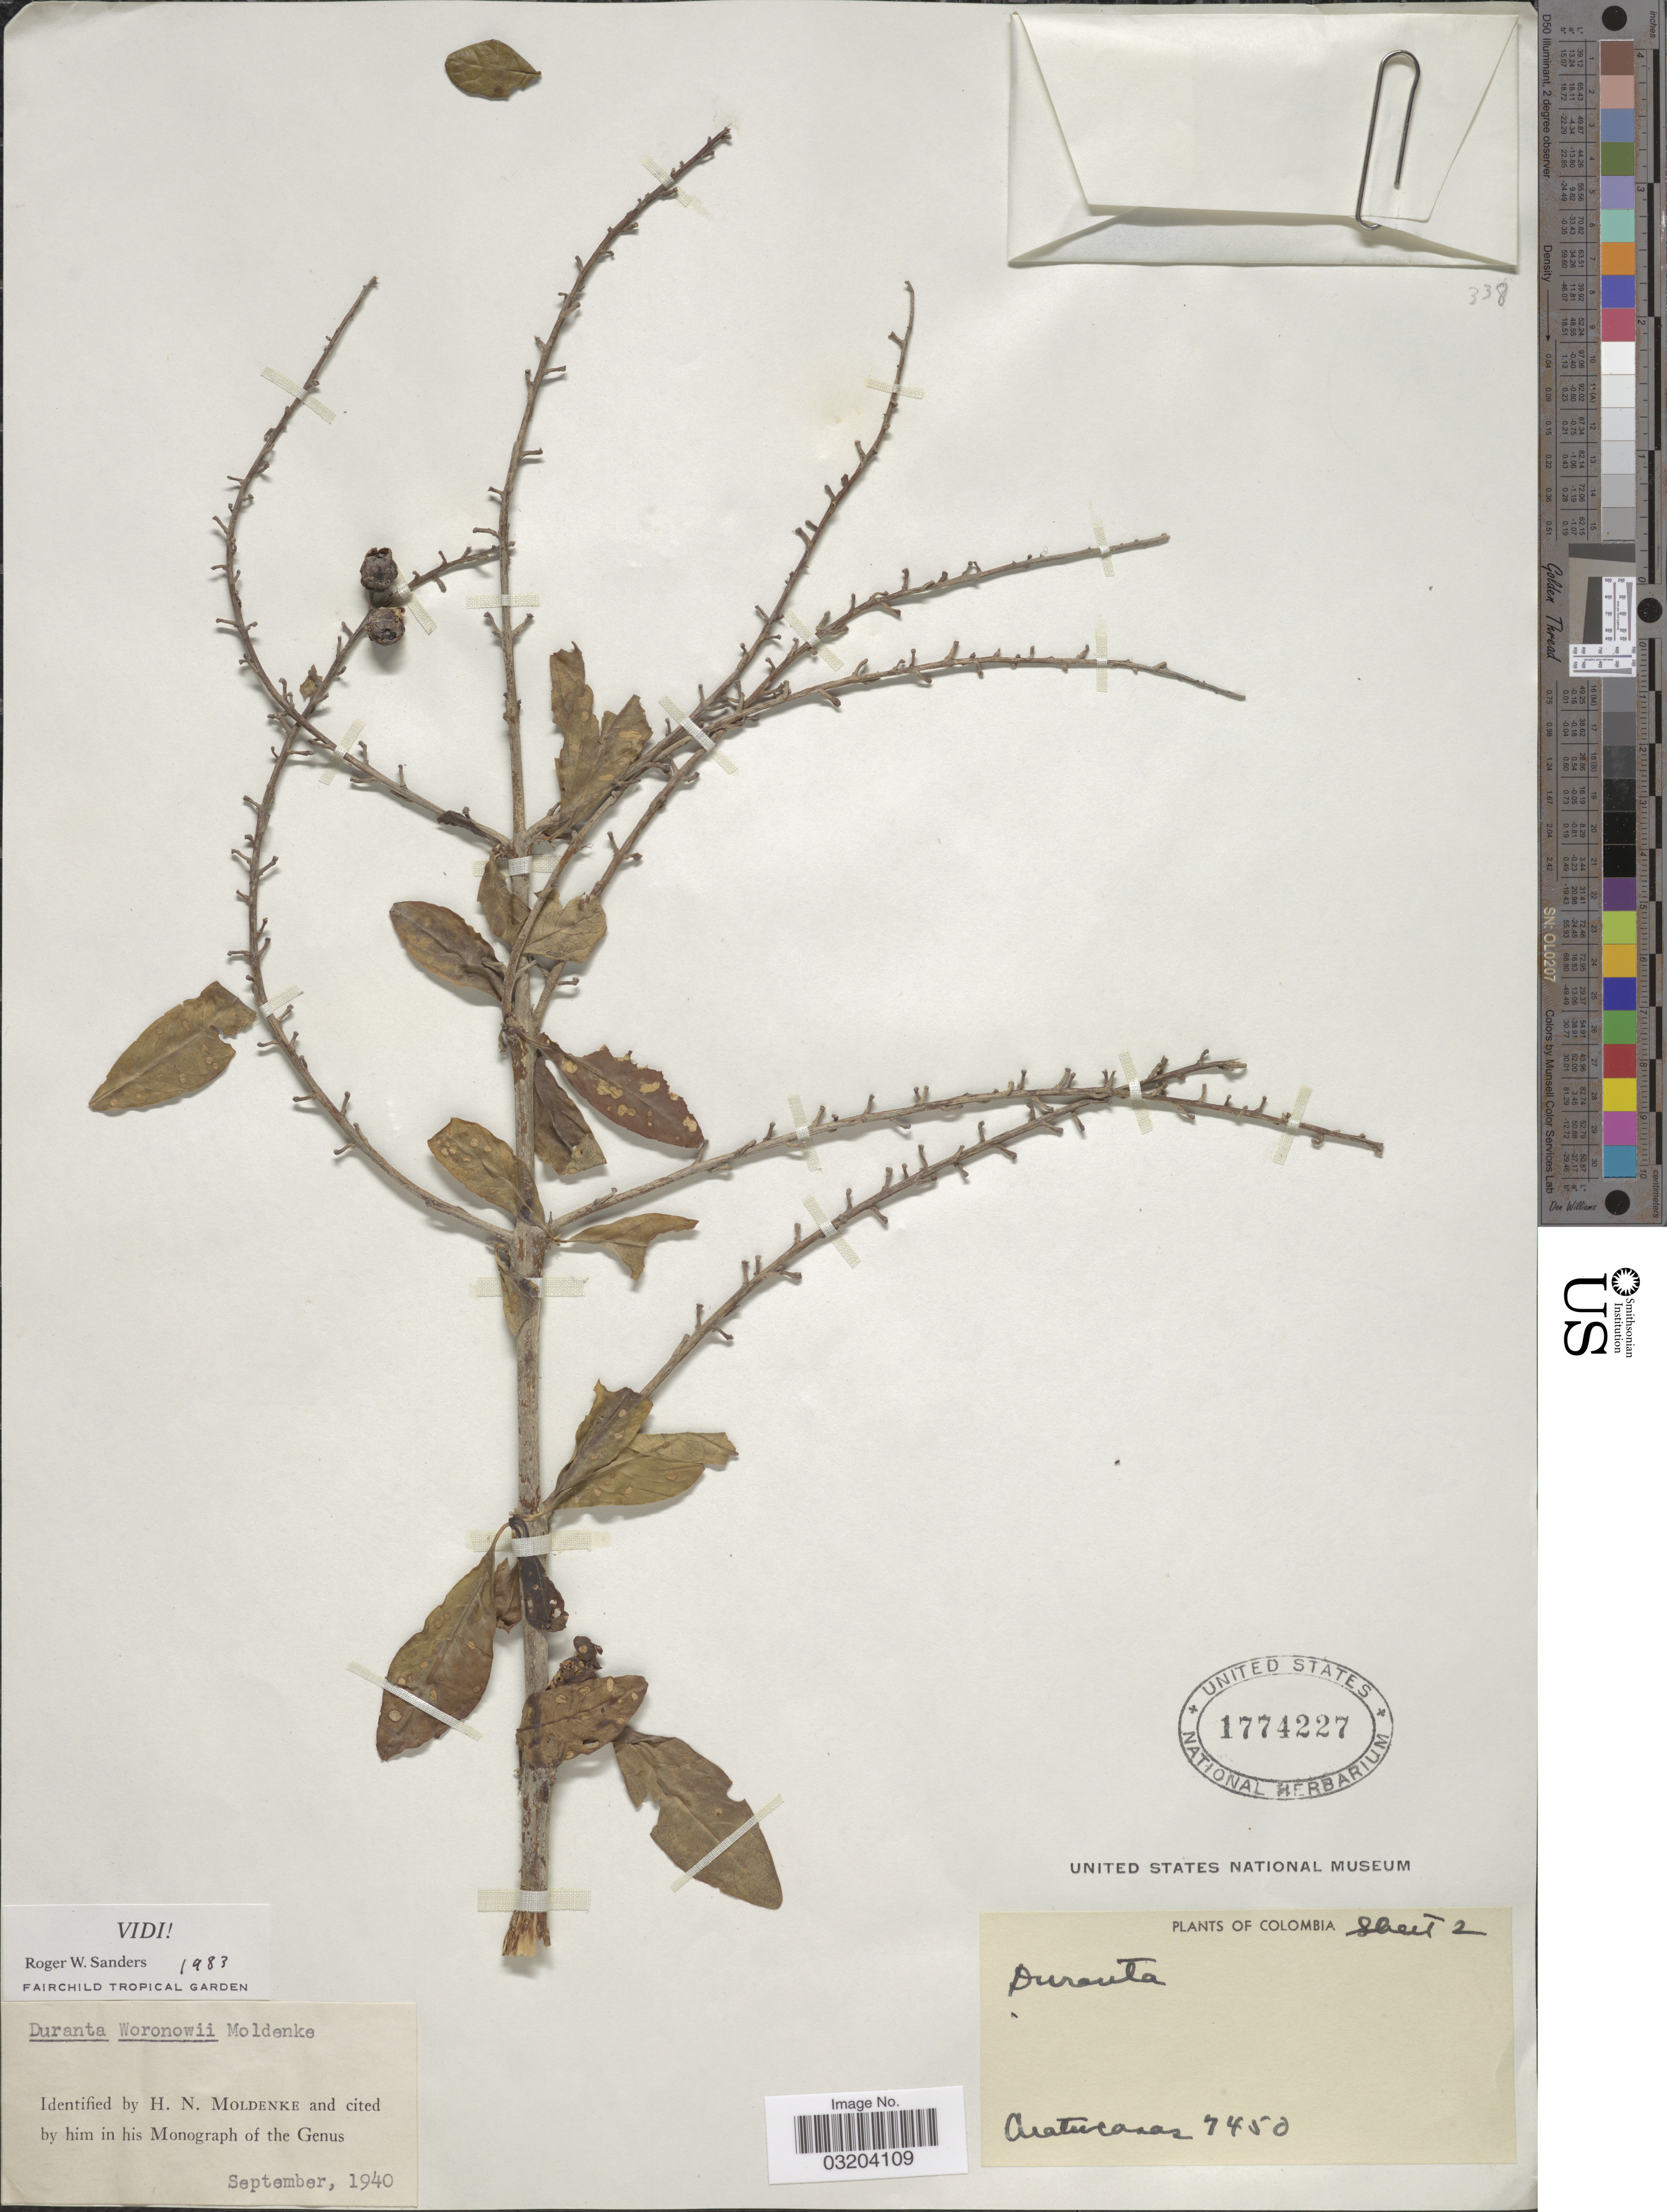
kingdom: Plantae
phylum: Tracheophyta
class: Magnoliopsida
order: Lamiales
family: Verbenaceae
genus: Duranta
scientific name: Duranta woronowii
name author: Moldenke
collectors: Cuatrecasas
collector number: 7450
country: Colombia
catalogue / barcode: US 1774227